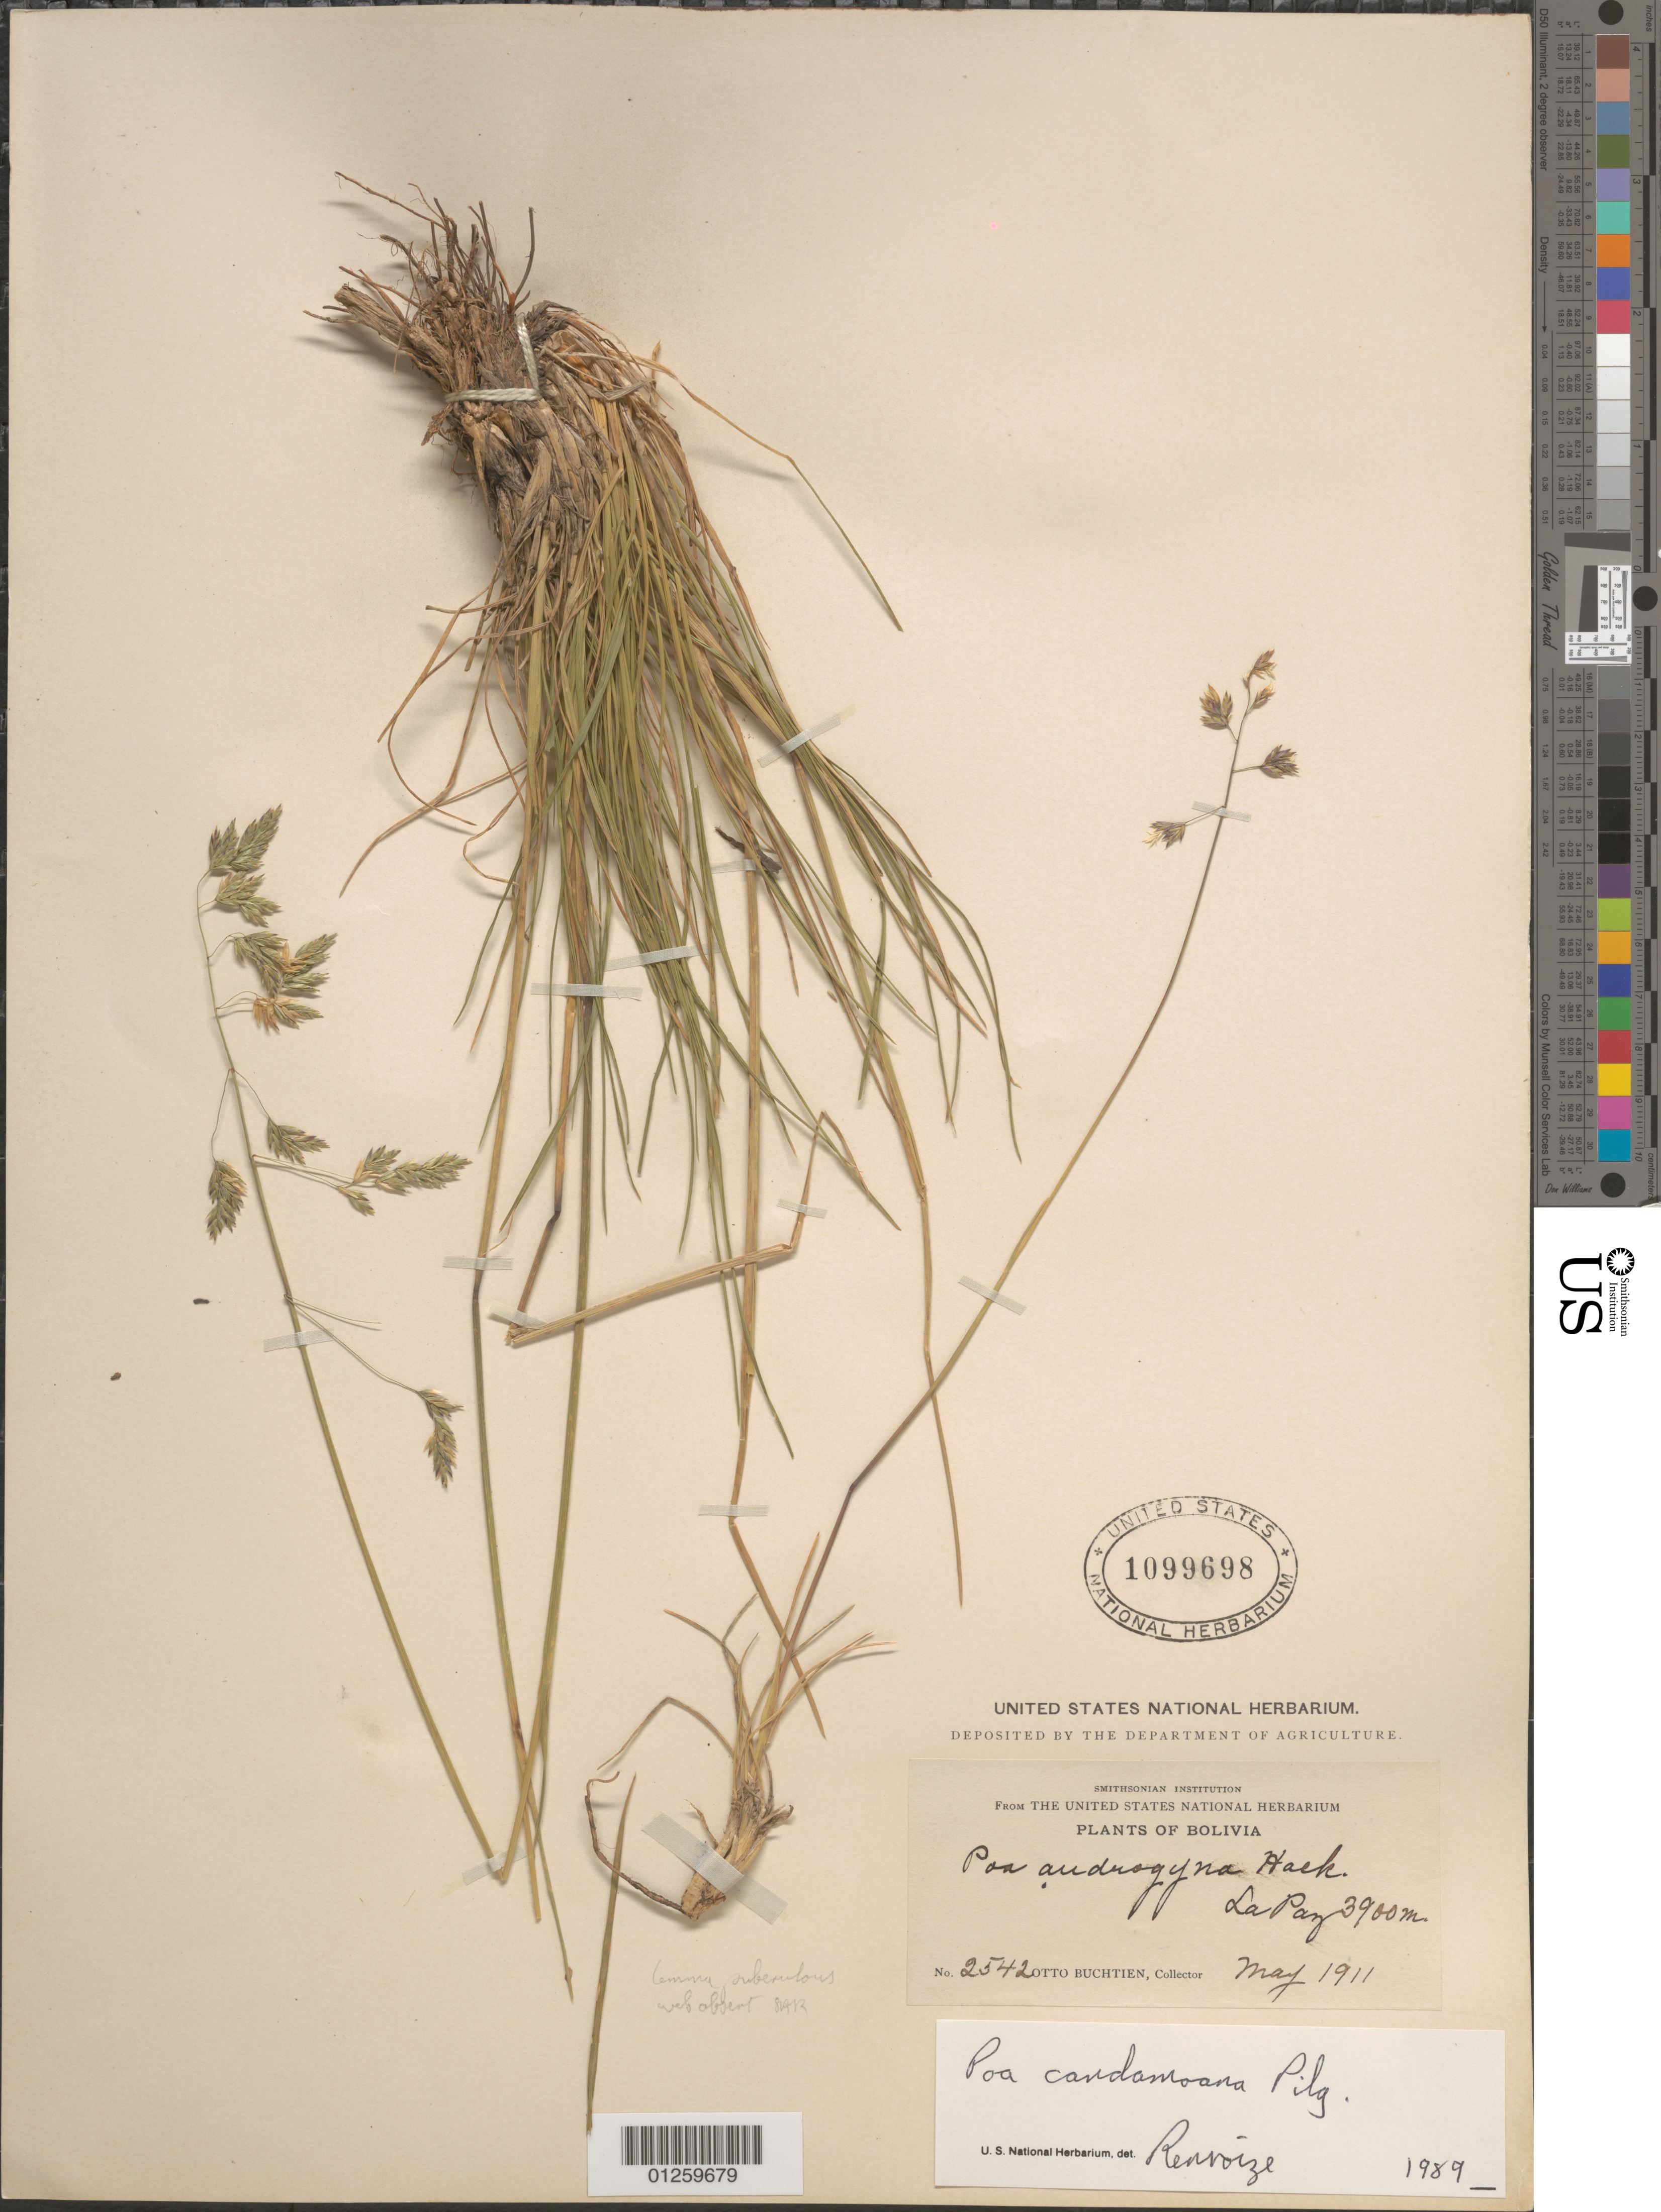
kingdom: Plantae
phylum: Tracheophyta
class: Liliopsida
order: Poales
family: Poaceae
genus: Poa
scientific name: Poa candamoana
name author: Pilg.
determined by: Soreng, Robert J., Research Associate (BOT), Smithsonian Institution - National Museum of Natural History (UNITED STATES)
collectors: O. Buchtien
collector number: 2542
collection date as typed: May 1911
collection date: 1911-05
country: Bolivia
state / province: La Páz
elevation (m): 3900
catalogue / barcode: US 1099698